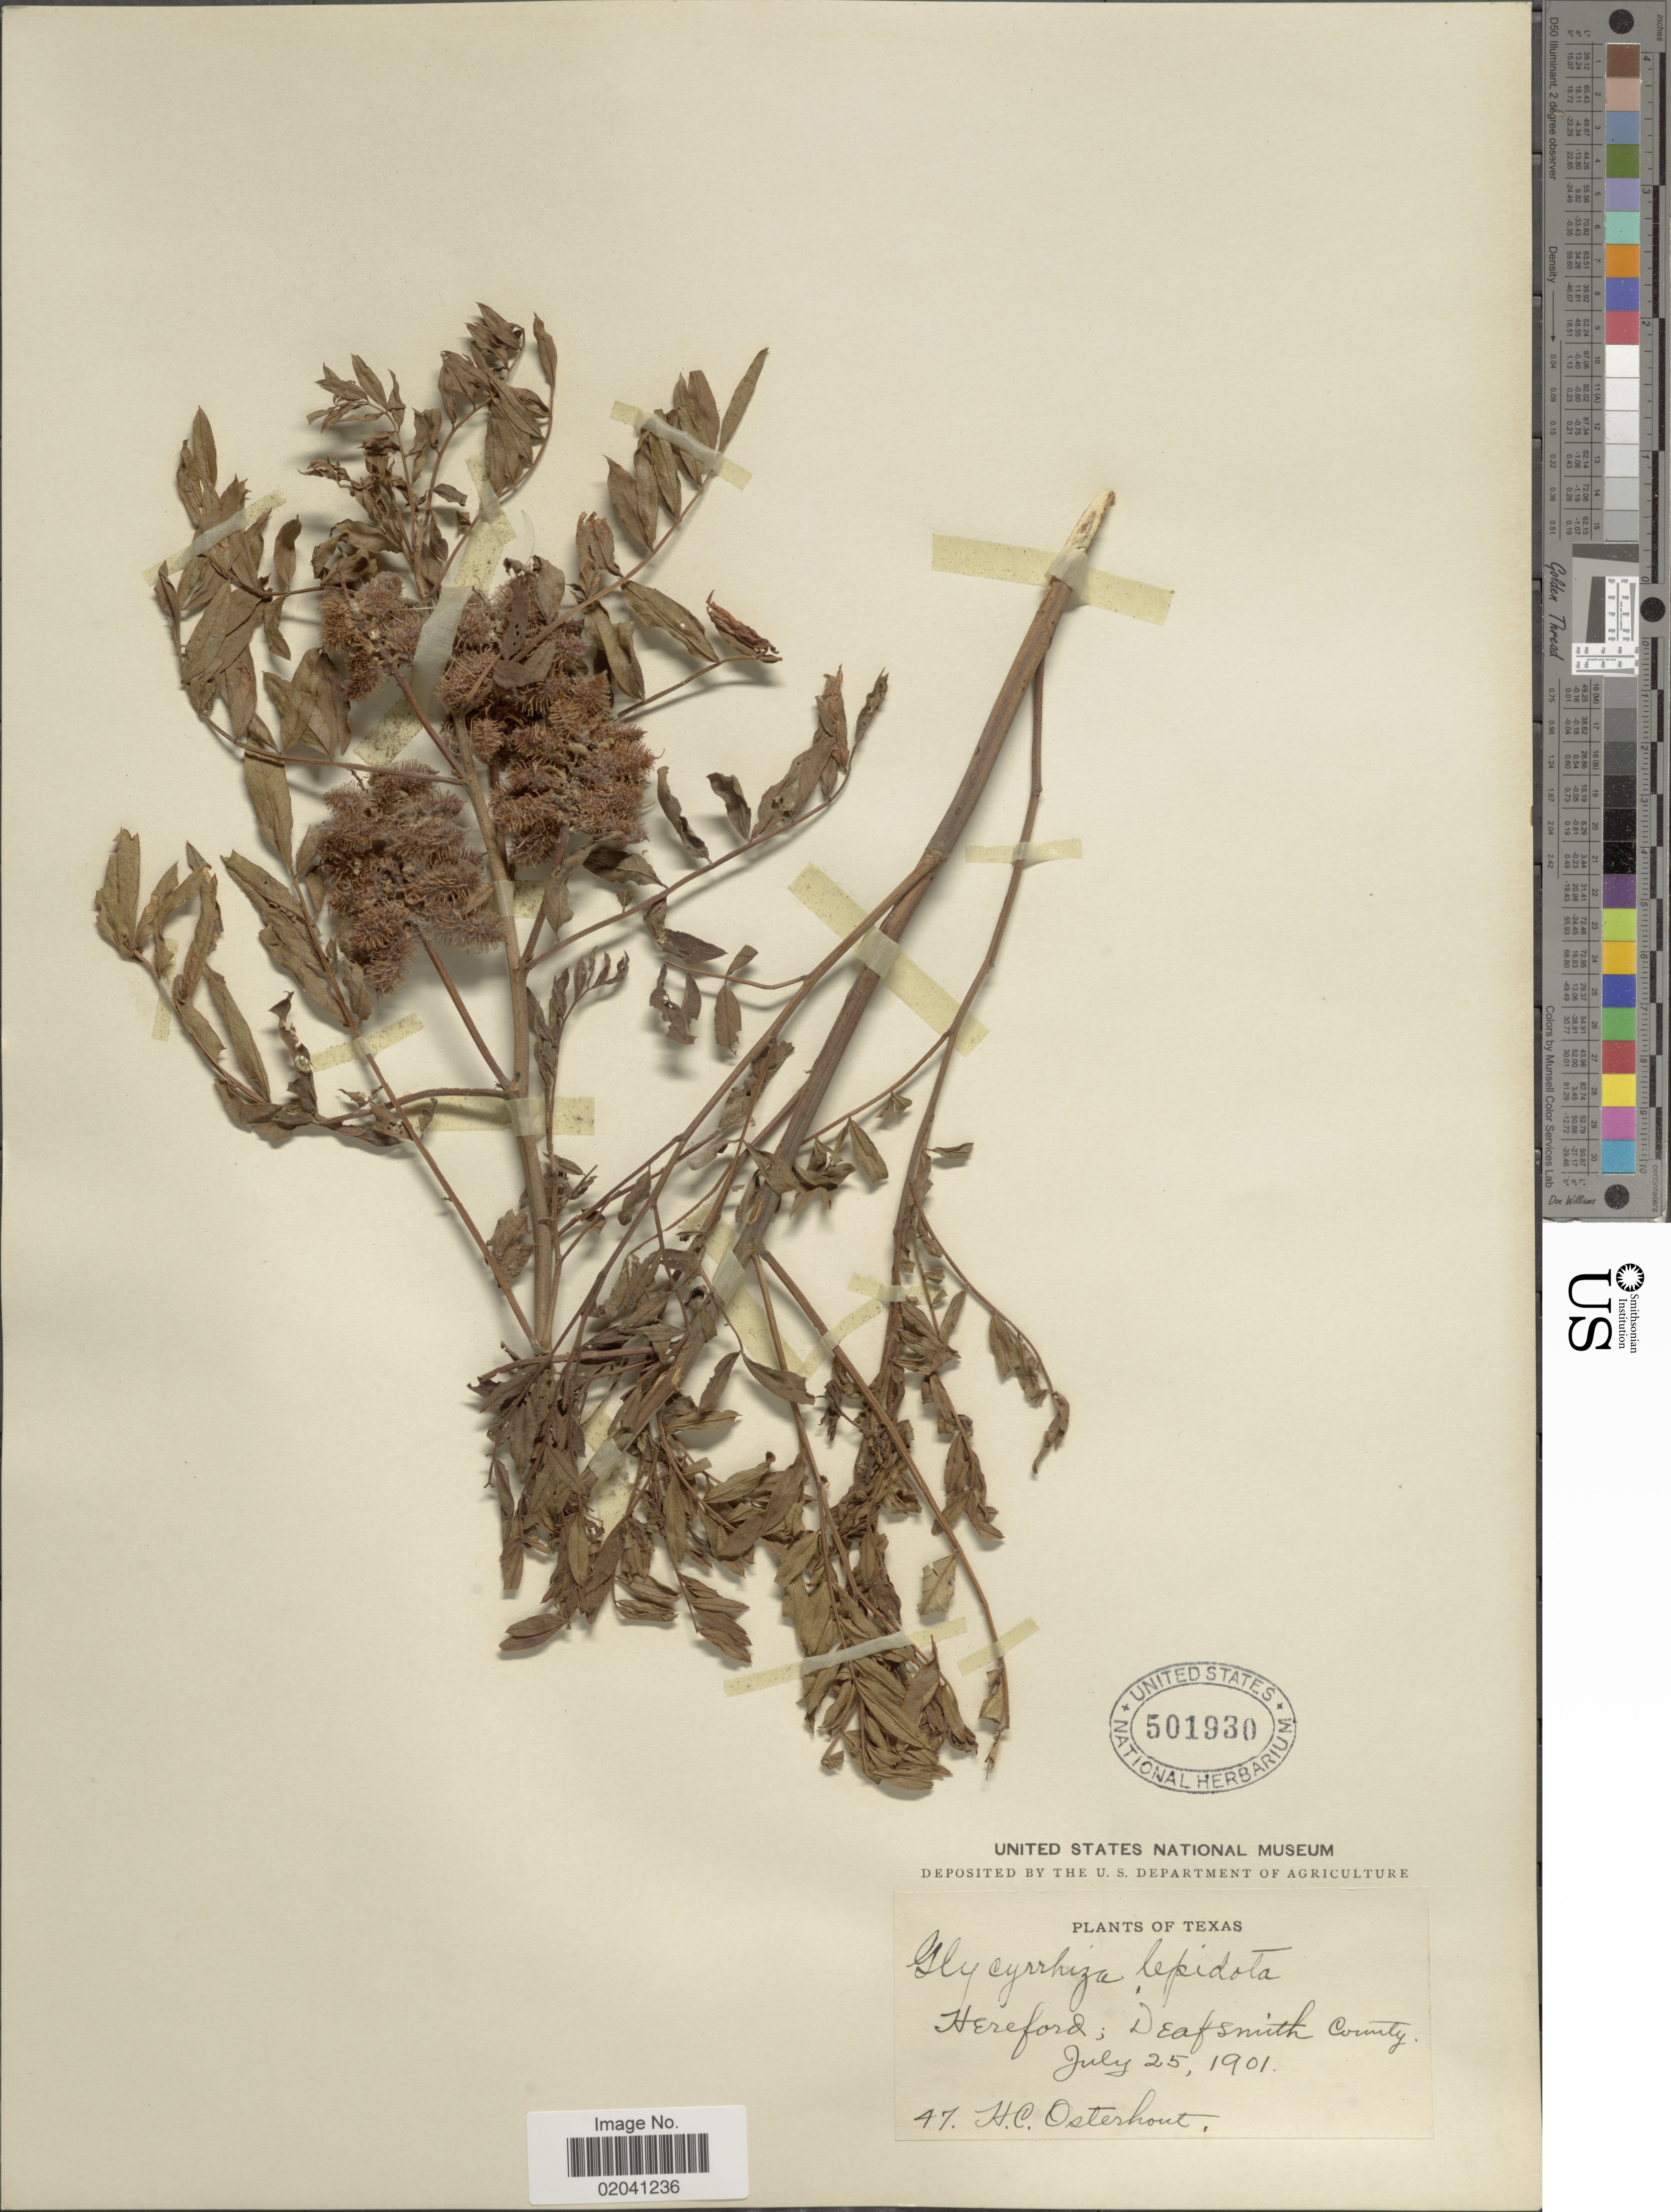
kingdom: Plantae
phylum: Tracheophyta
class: Magnoliopsida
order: Fabales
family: Fabaceae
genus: Glycyrrhiza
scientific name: Glycyrrhiza lepidota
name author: Pursh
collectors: H. Osterhout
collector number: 47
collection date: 1901-07-25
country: United States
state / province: Texas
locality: Hereford; Deafsmith County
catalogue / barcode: US 501930